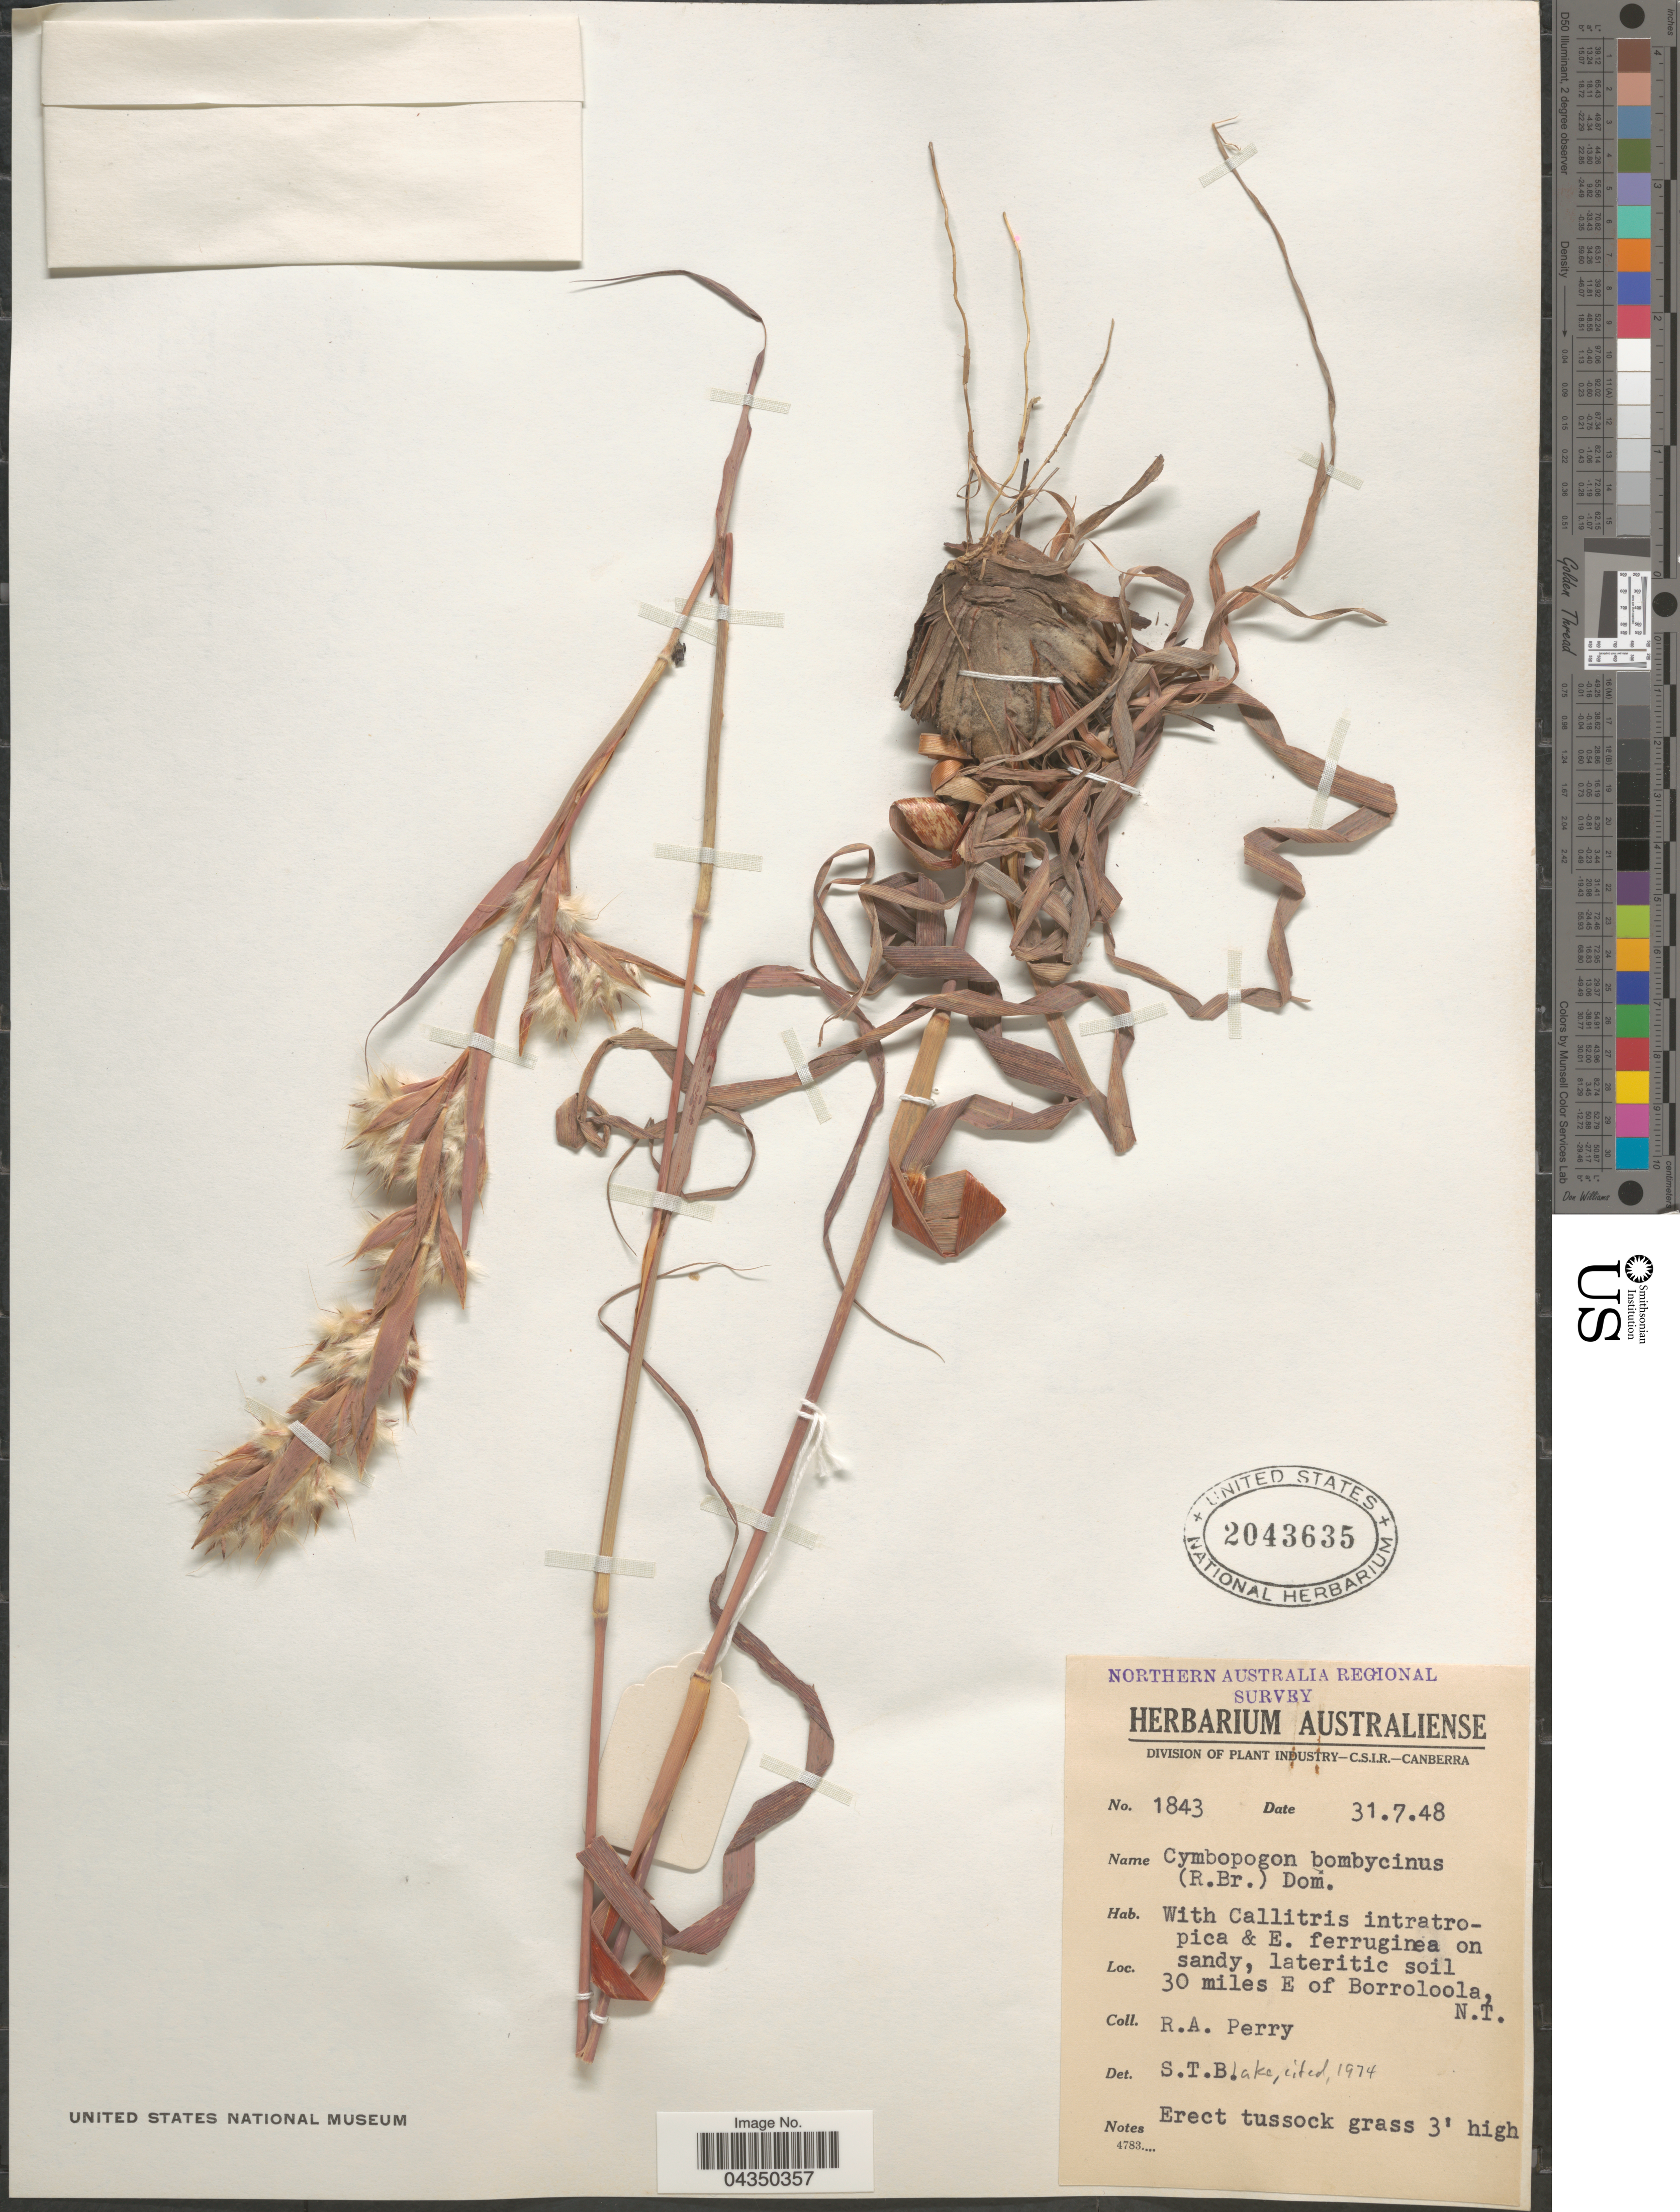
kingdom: Plantae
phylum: Tracheophyta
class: Liliopsida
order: Poales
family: Poaceae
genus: Cymbopogon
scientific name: Cymbopogon bombycinus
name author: A. Camus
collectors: Perry, R. A.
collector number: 1843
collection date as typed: Transcribed d/m/y: 31/7/48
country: Australia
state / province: Northern Territory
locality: Northern Australia Regional Survey. 30 miles E of Borroloola, N.T.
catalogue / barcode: US 2043635